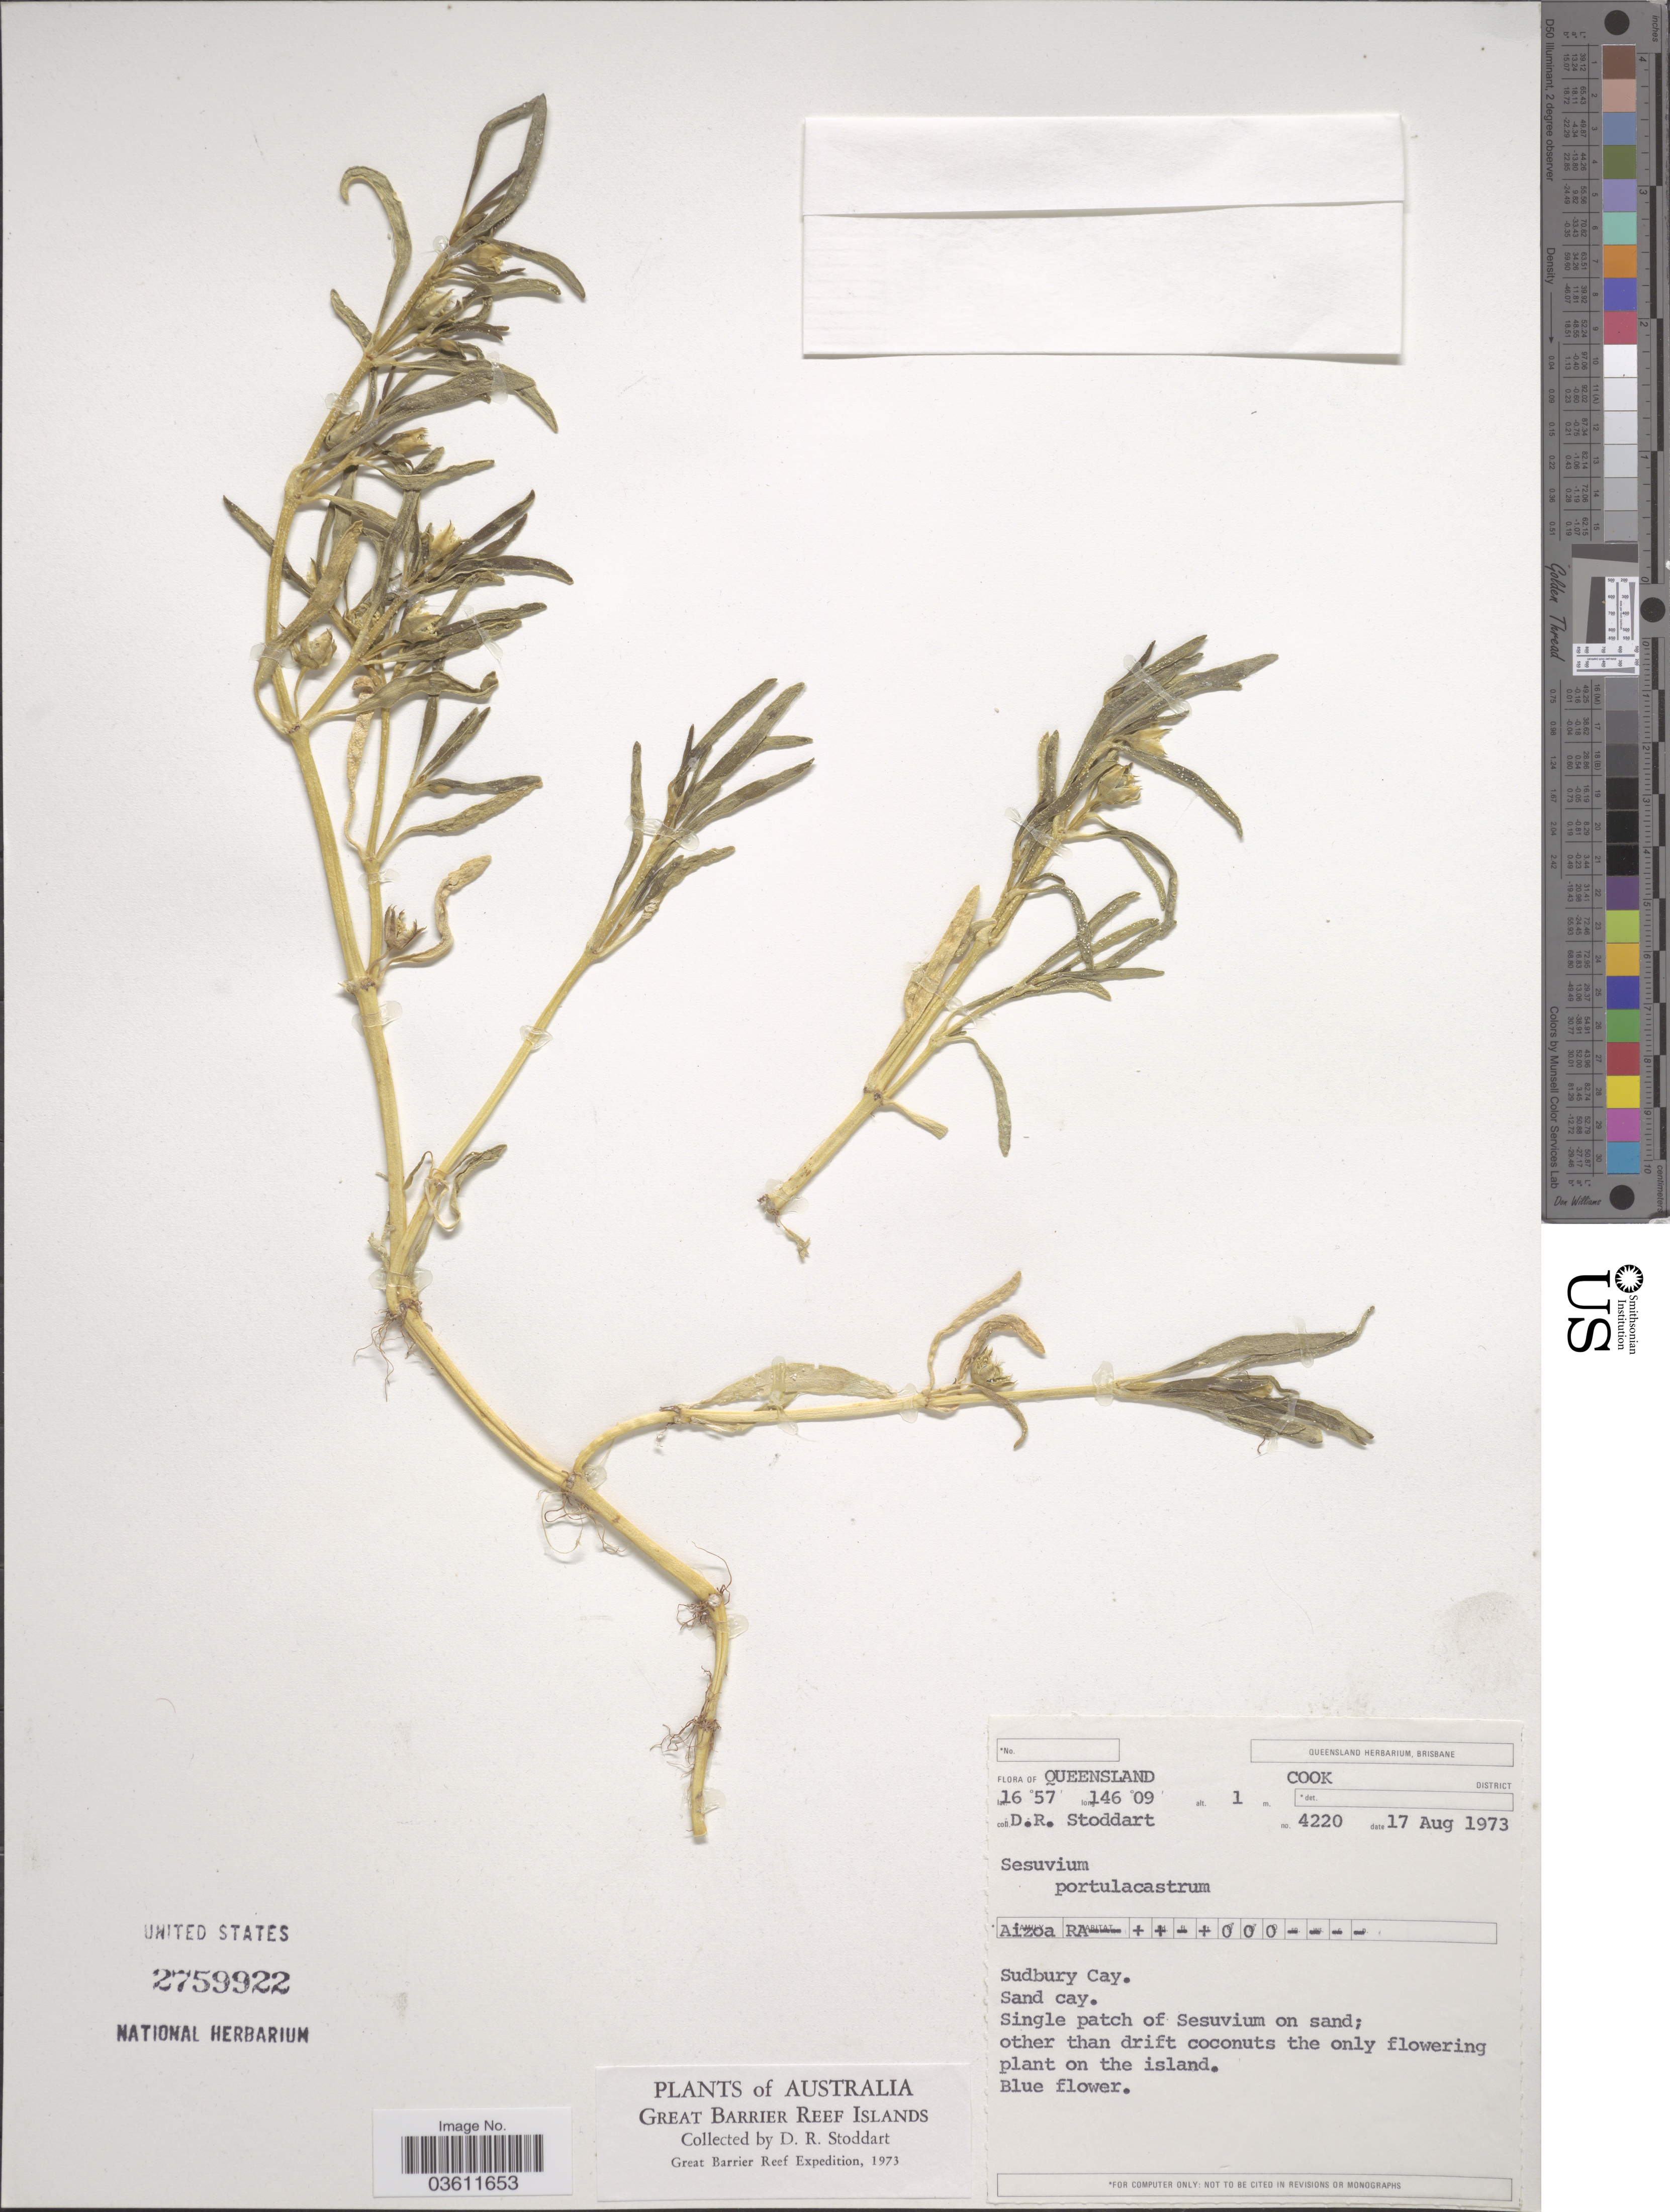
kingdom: Plantae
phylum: Tracheophyta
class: Magnoliopsida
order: Caryophyllales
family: Aizoaceae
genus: Sesuvium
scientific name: Sesuvium portulacastrum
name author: (L.) L.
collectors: D. R. Stoddart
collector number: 4220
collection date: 1973-08-17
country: Australia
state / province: Queensland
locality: Cook District. Sudbury Cay. Great Barrier Reef Islands.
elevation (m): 1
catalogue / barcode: US 2759922